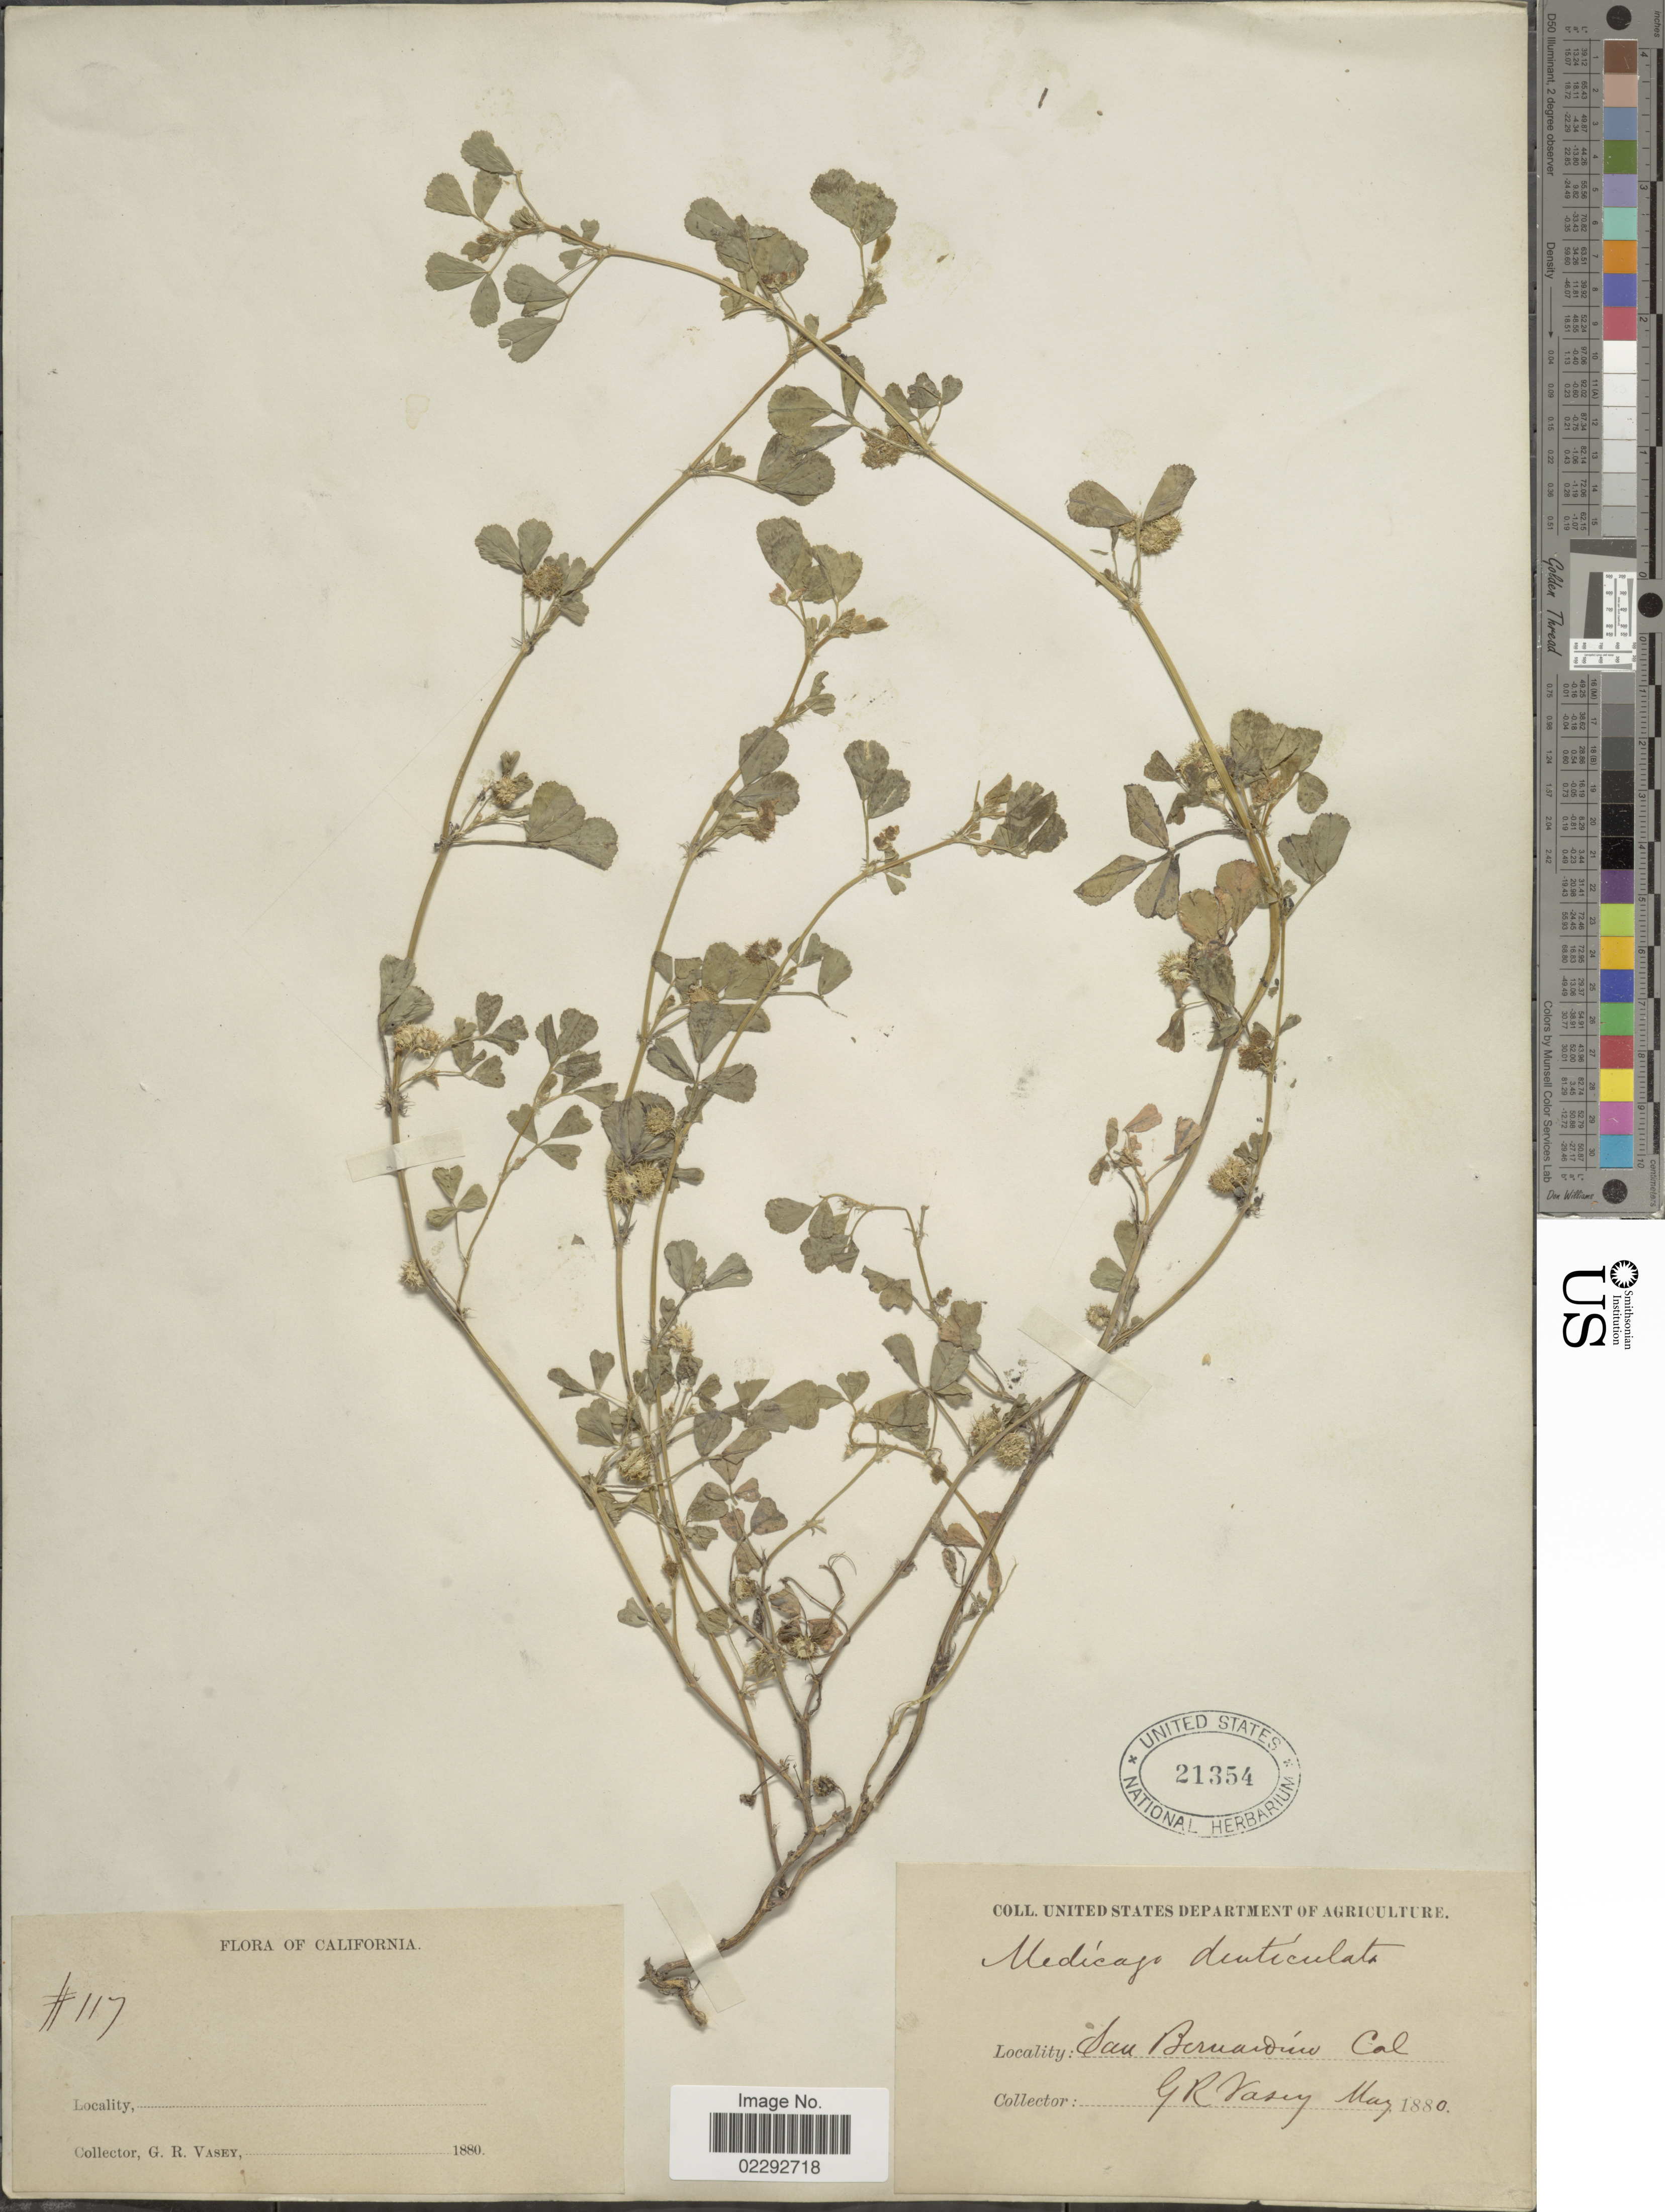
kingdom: Plantae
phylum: Tracheophyta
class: Magnoliopsida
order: Fabales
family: Fabaceae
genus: Medicago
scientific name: Medicago hispida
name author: Gaertn.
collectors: G. R. Vasey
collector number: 117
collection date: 1880-03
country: United States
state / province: California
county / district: San Bernardino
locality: San Bernardino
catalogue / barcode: US 21354